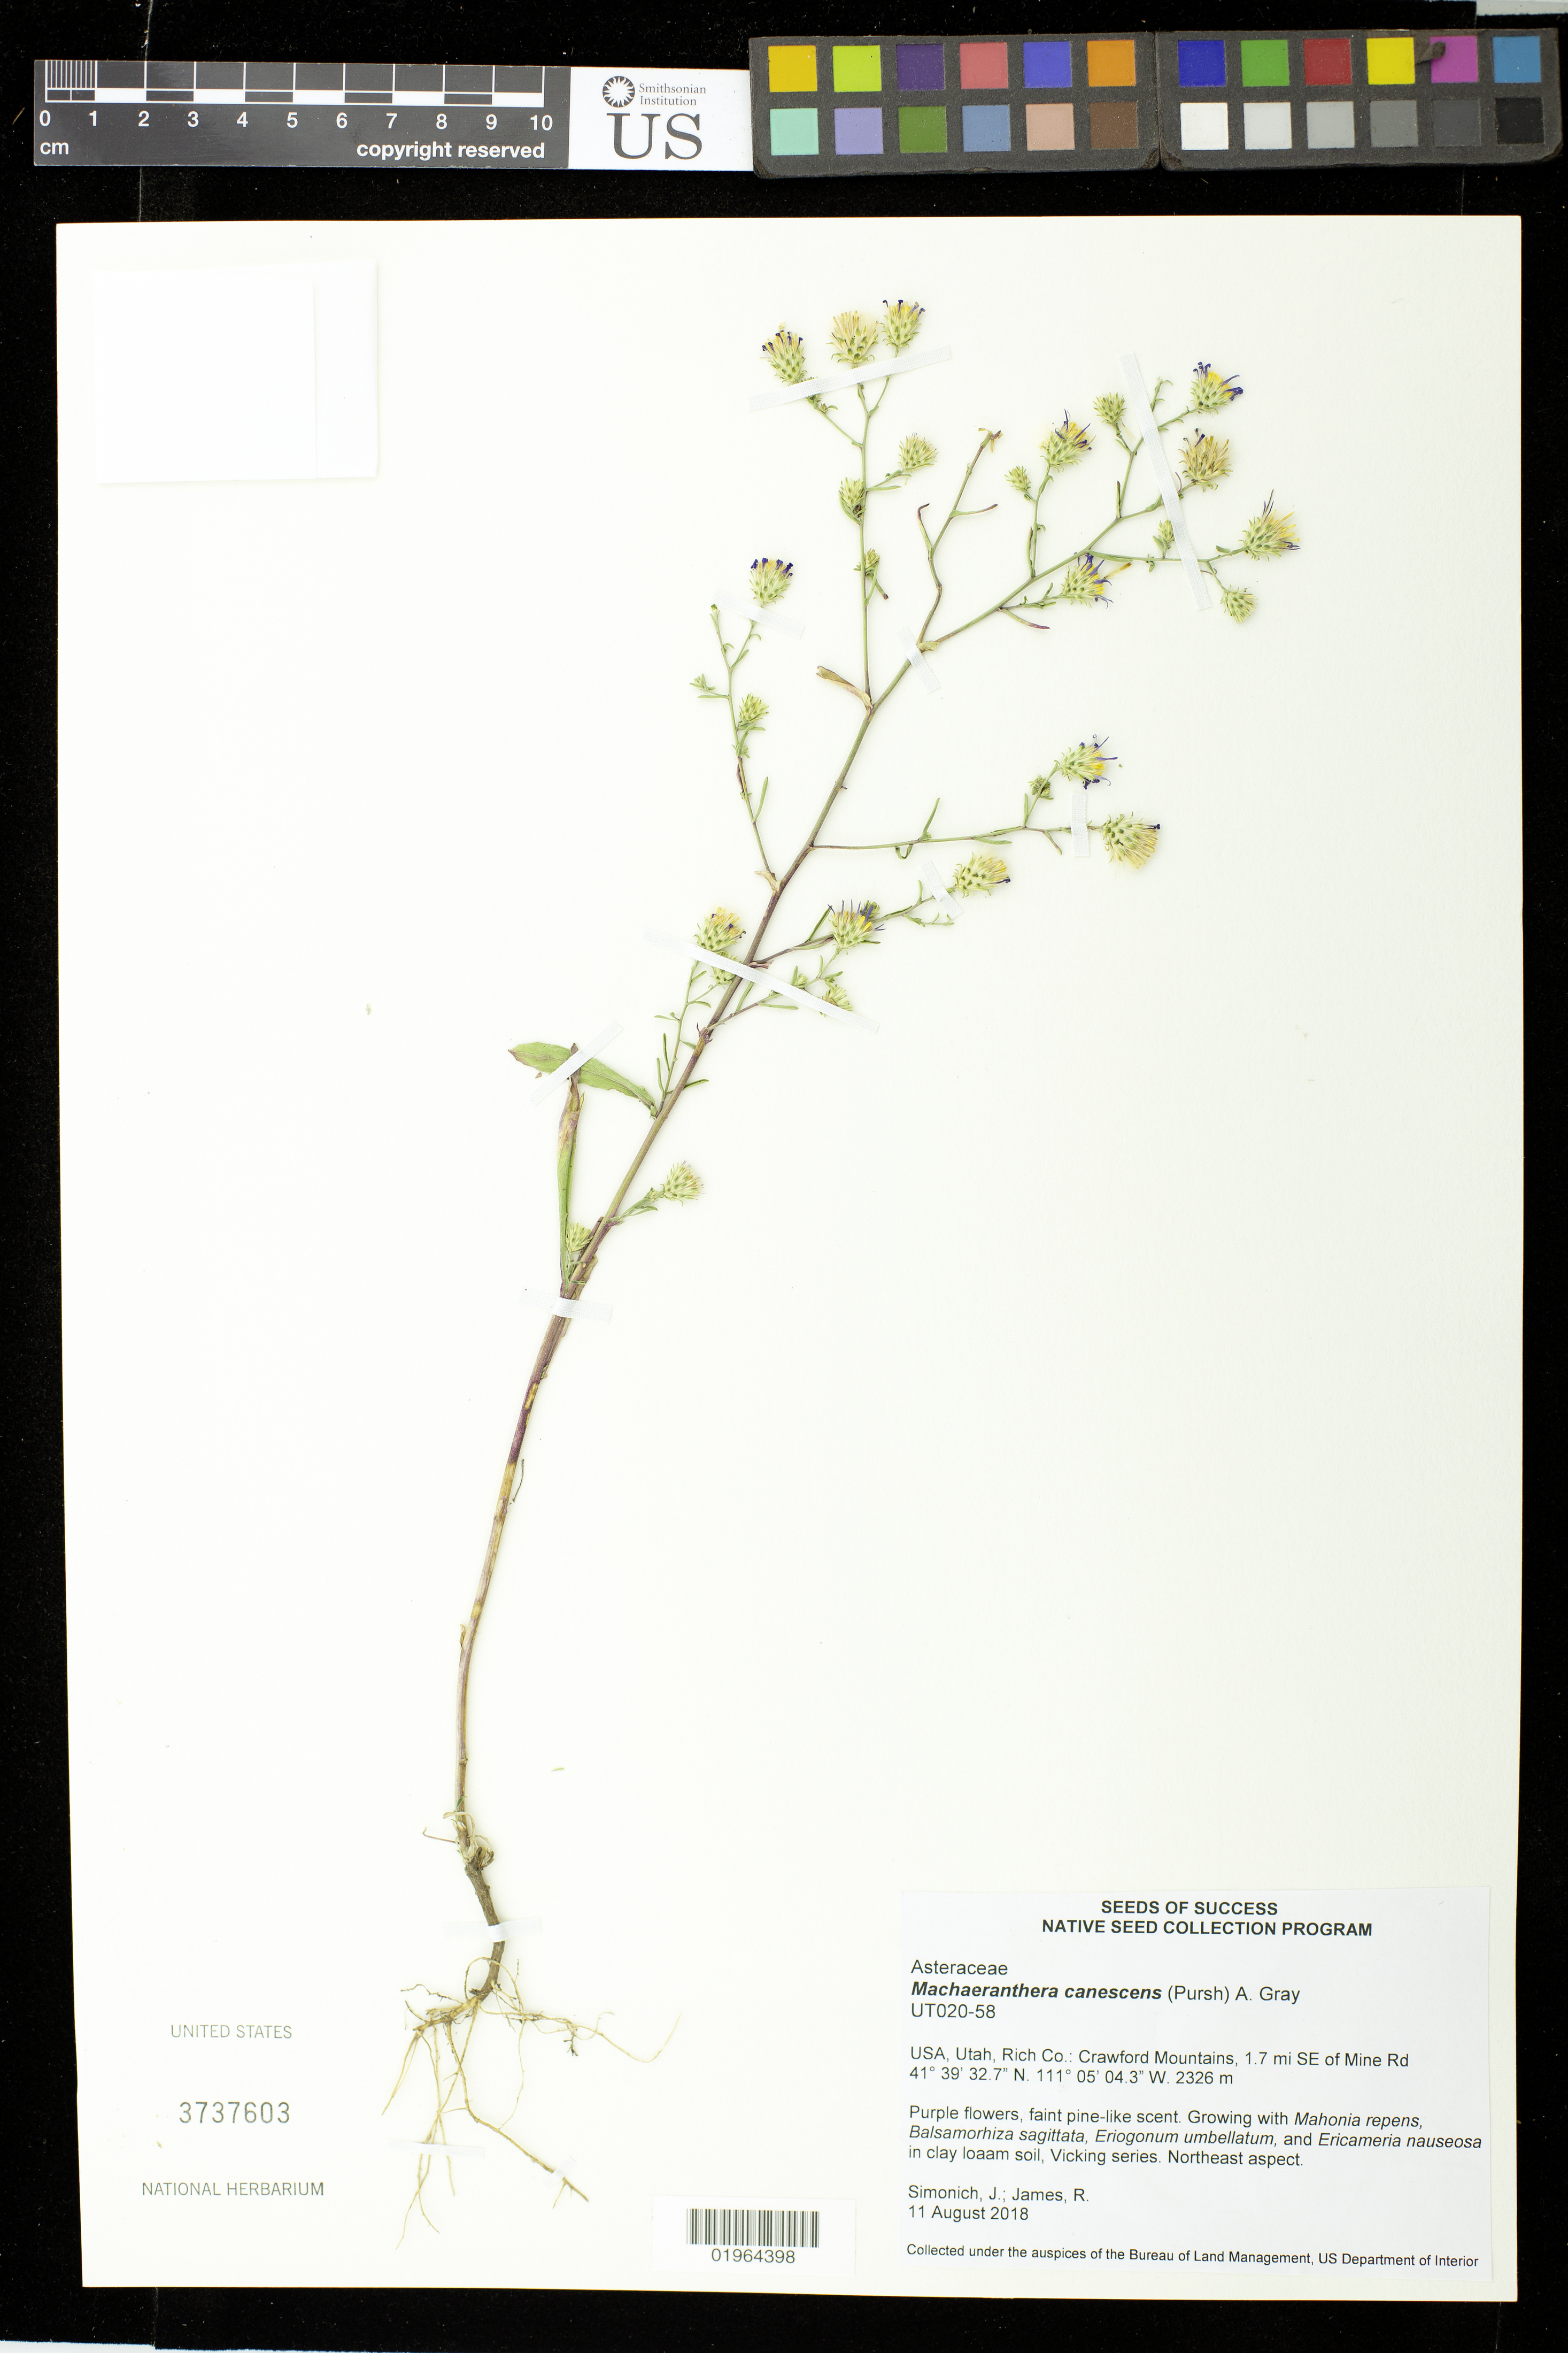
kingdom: Plantae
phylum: Tracheophyta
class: Magnoliopsida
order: Asterales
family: Asteraceae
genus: Machaeranthera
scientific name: Machaeranthera canescens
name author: (Pursh) A. Gray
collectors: J. Simonich & R. James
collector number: UT020-58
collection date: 2018-08-11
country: United States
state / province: Utah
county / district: Rich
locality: Crawford Mtns, 1.7 mi. SE of Mine Rd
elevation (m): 2326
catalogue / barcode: US 3737603